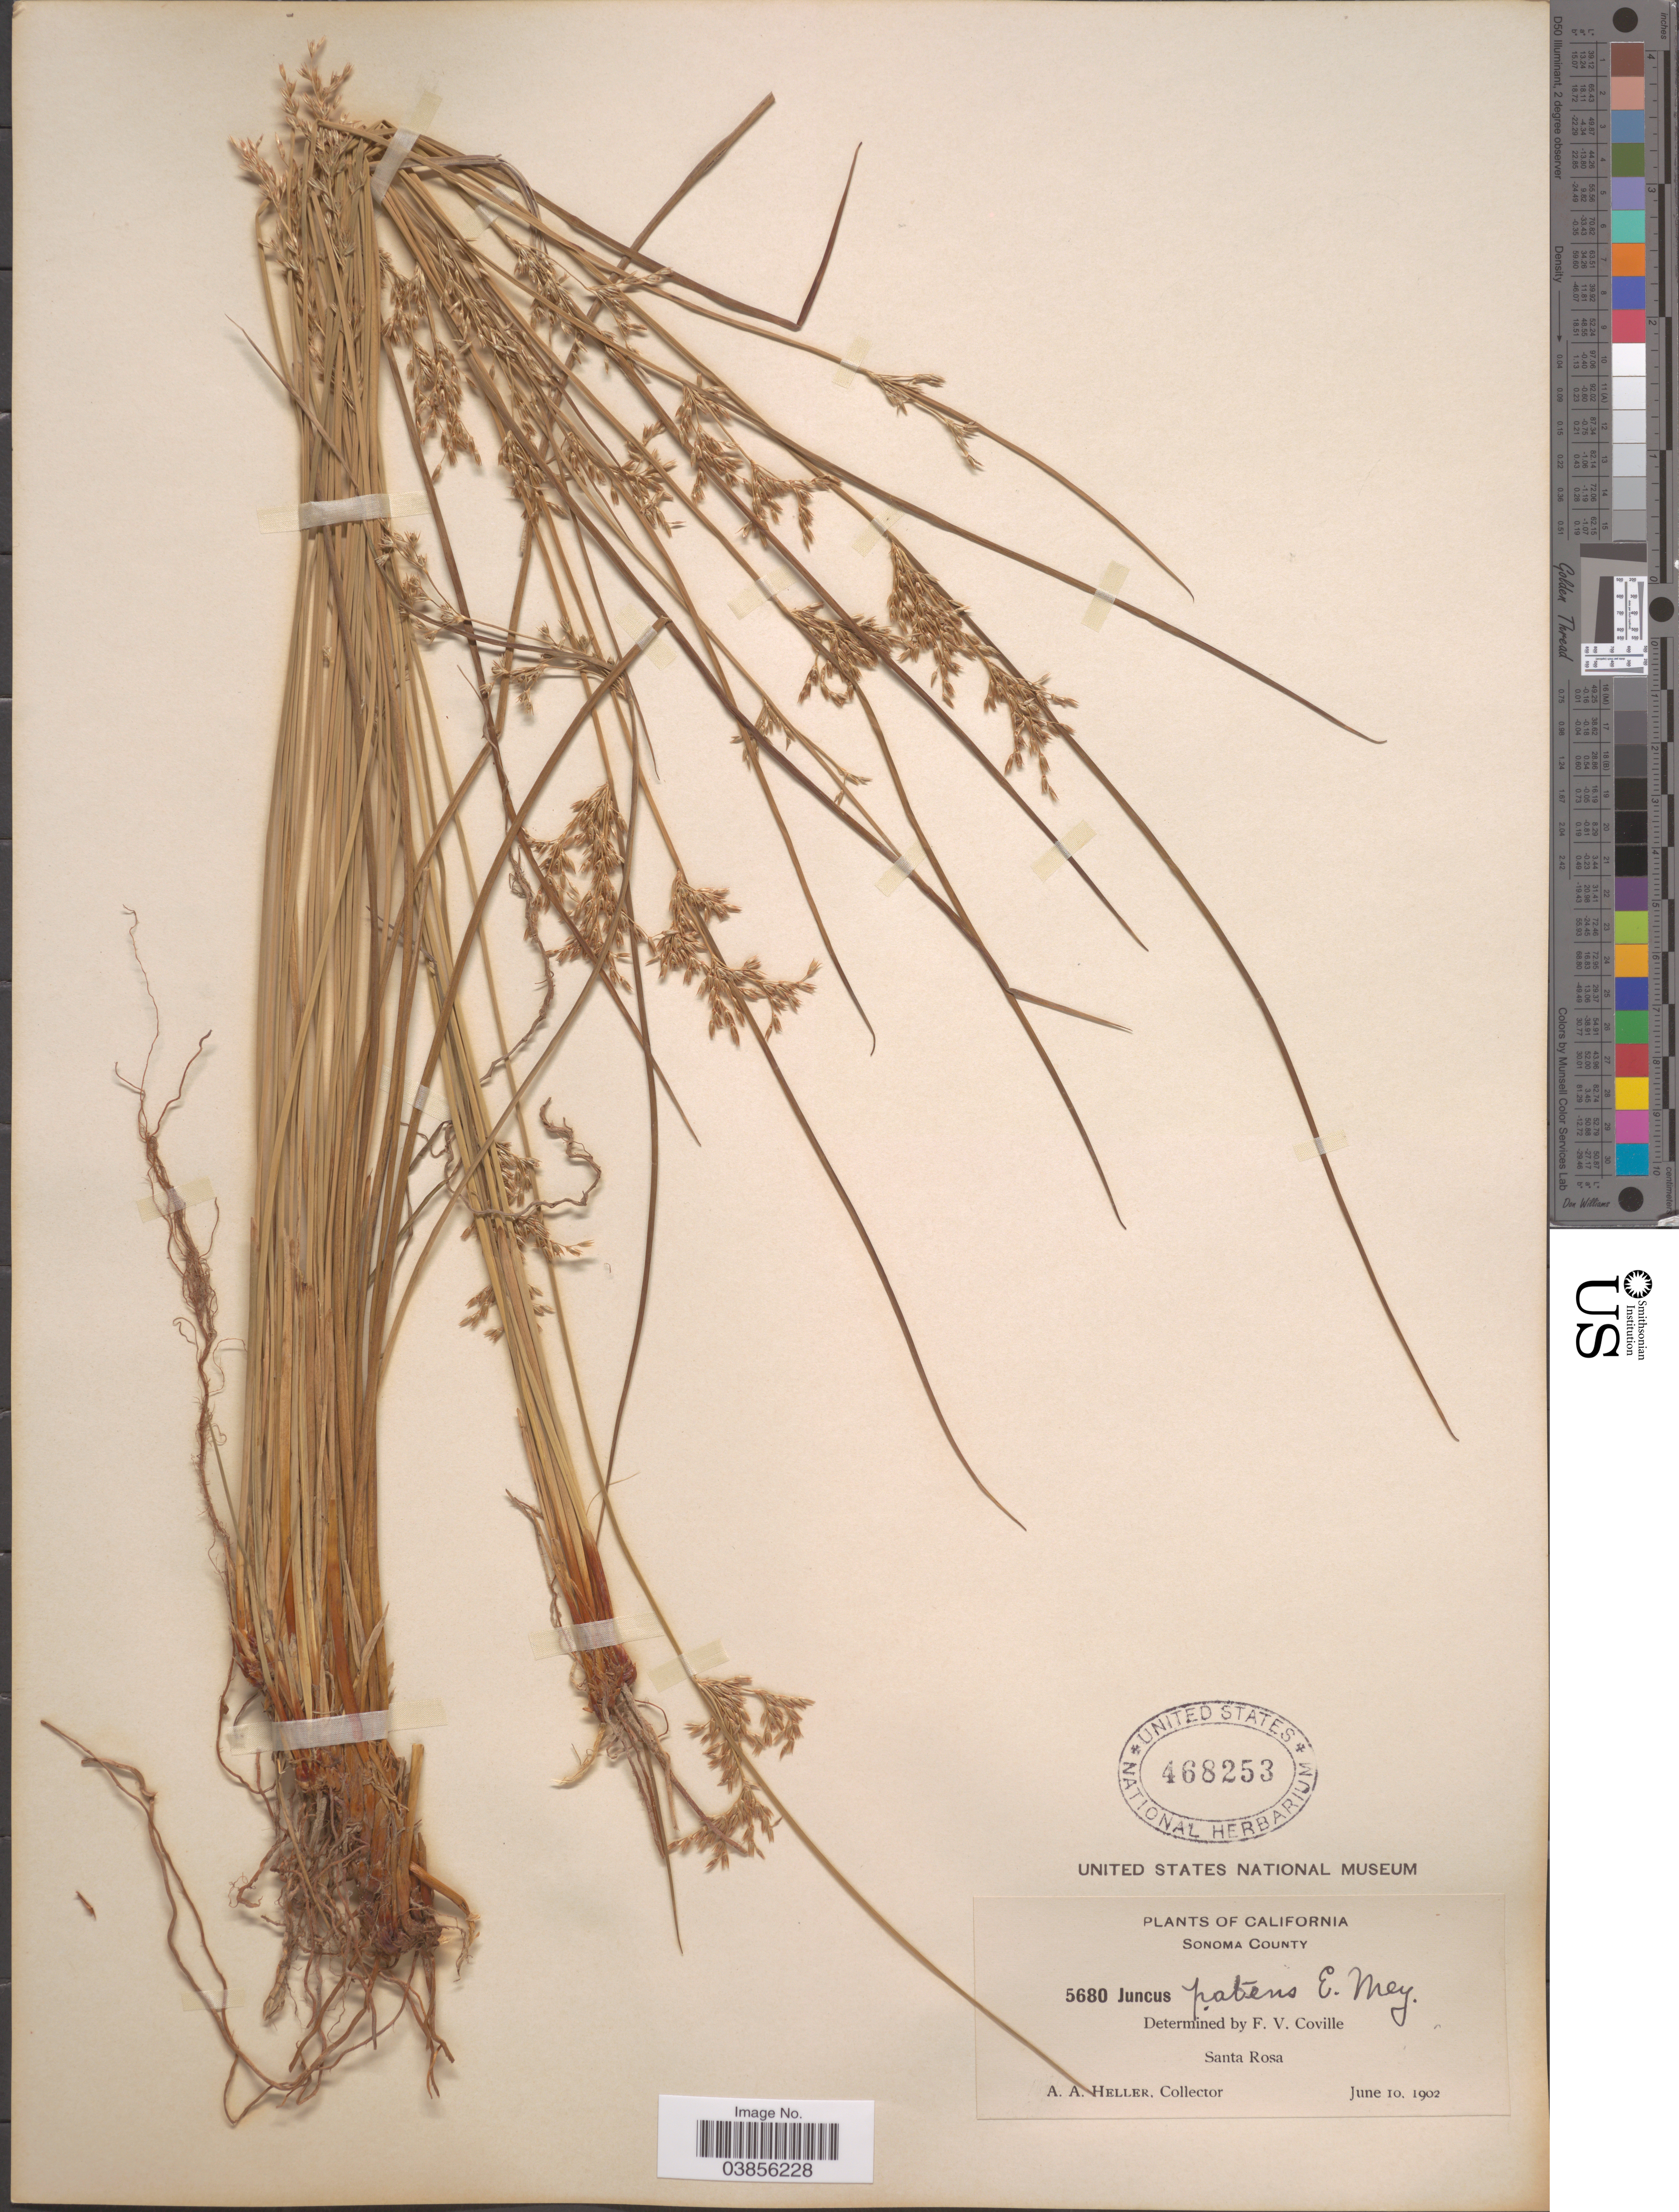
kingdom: Plantae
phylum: Tracheophyta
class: Liliopsida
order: Poales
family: Juncaceae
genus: Juncus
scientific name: Juncus patens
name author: E. Mey.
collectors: A. A. Heller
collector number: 5680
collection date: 1902-06-10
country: United States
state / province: California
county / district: Sonoma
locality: Sonoma County. Santa Rosa.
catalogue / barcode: US 468253